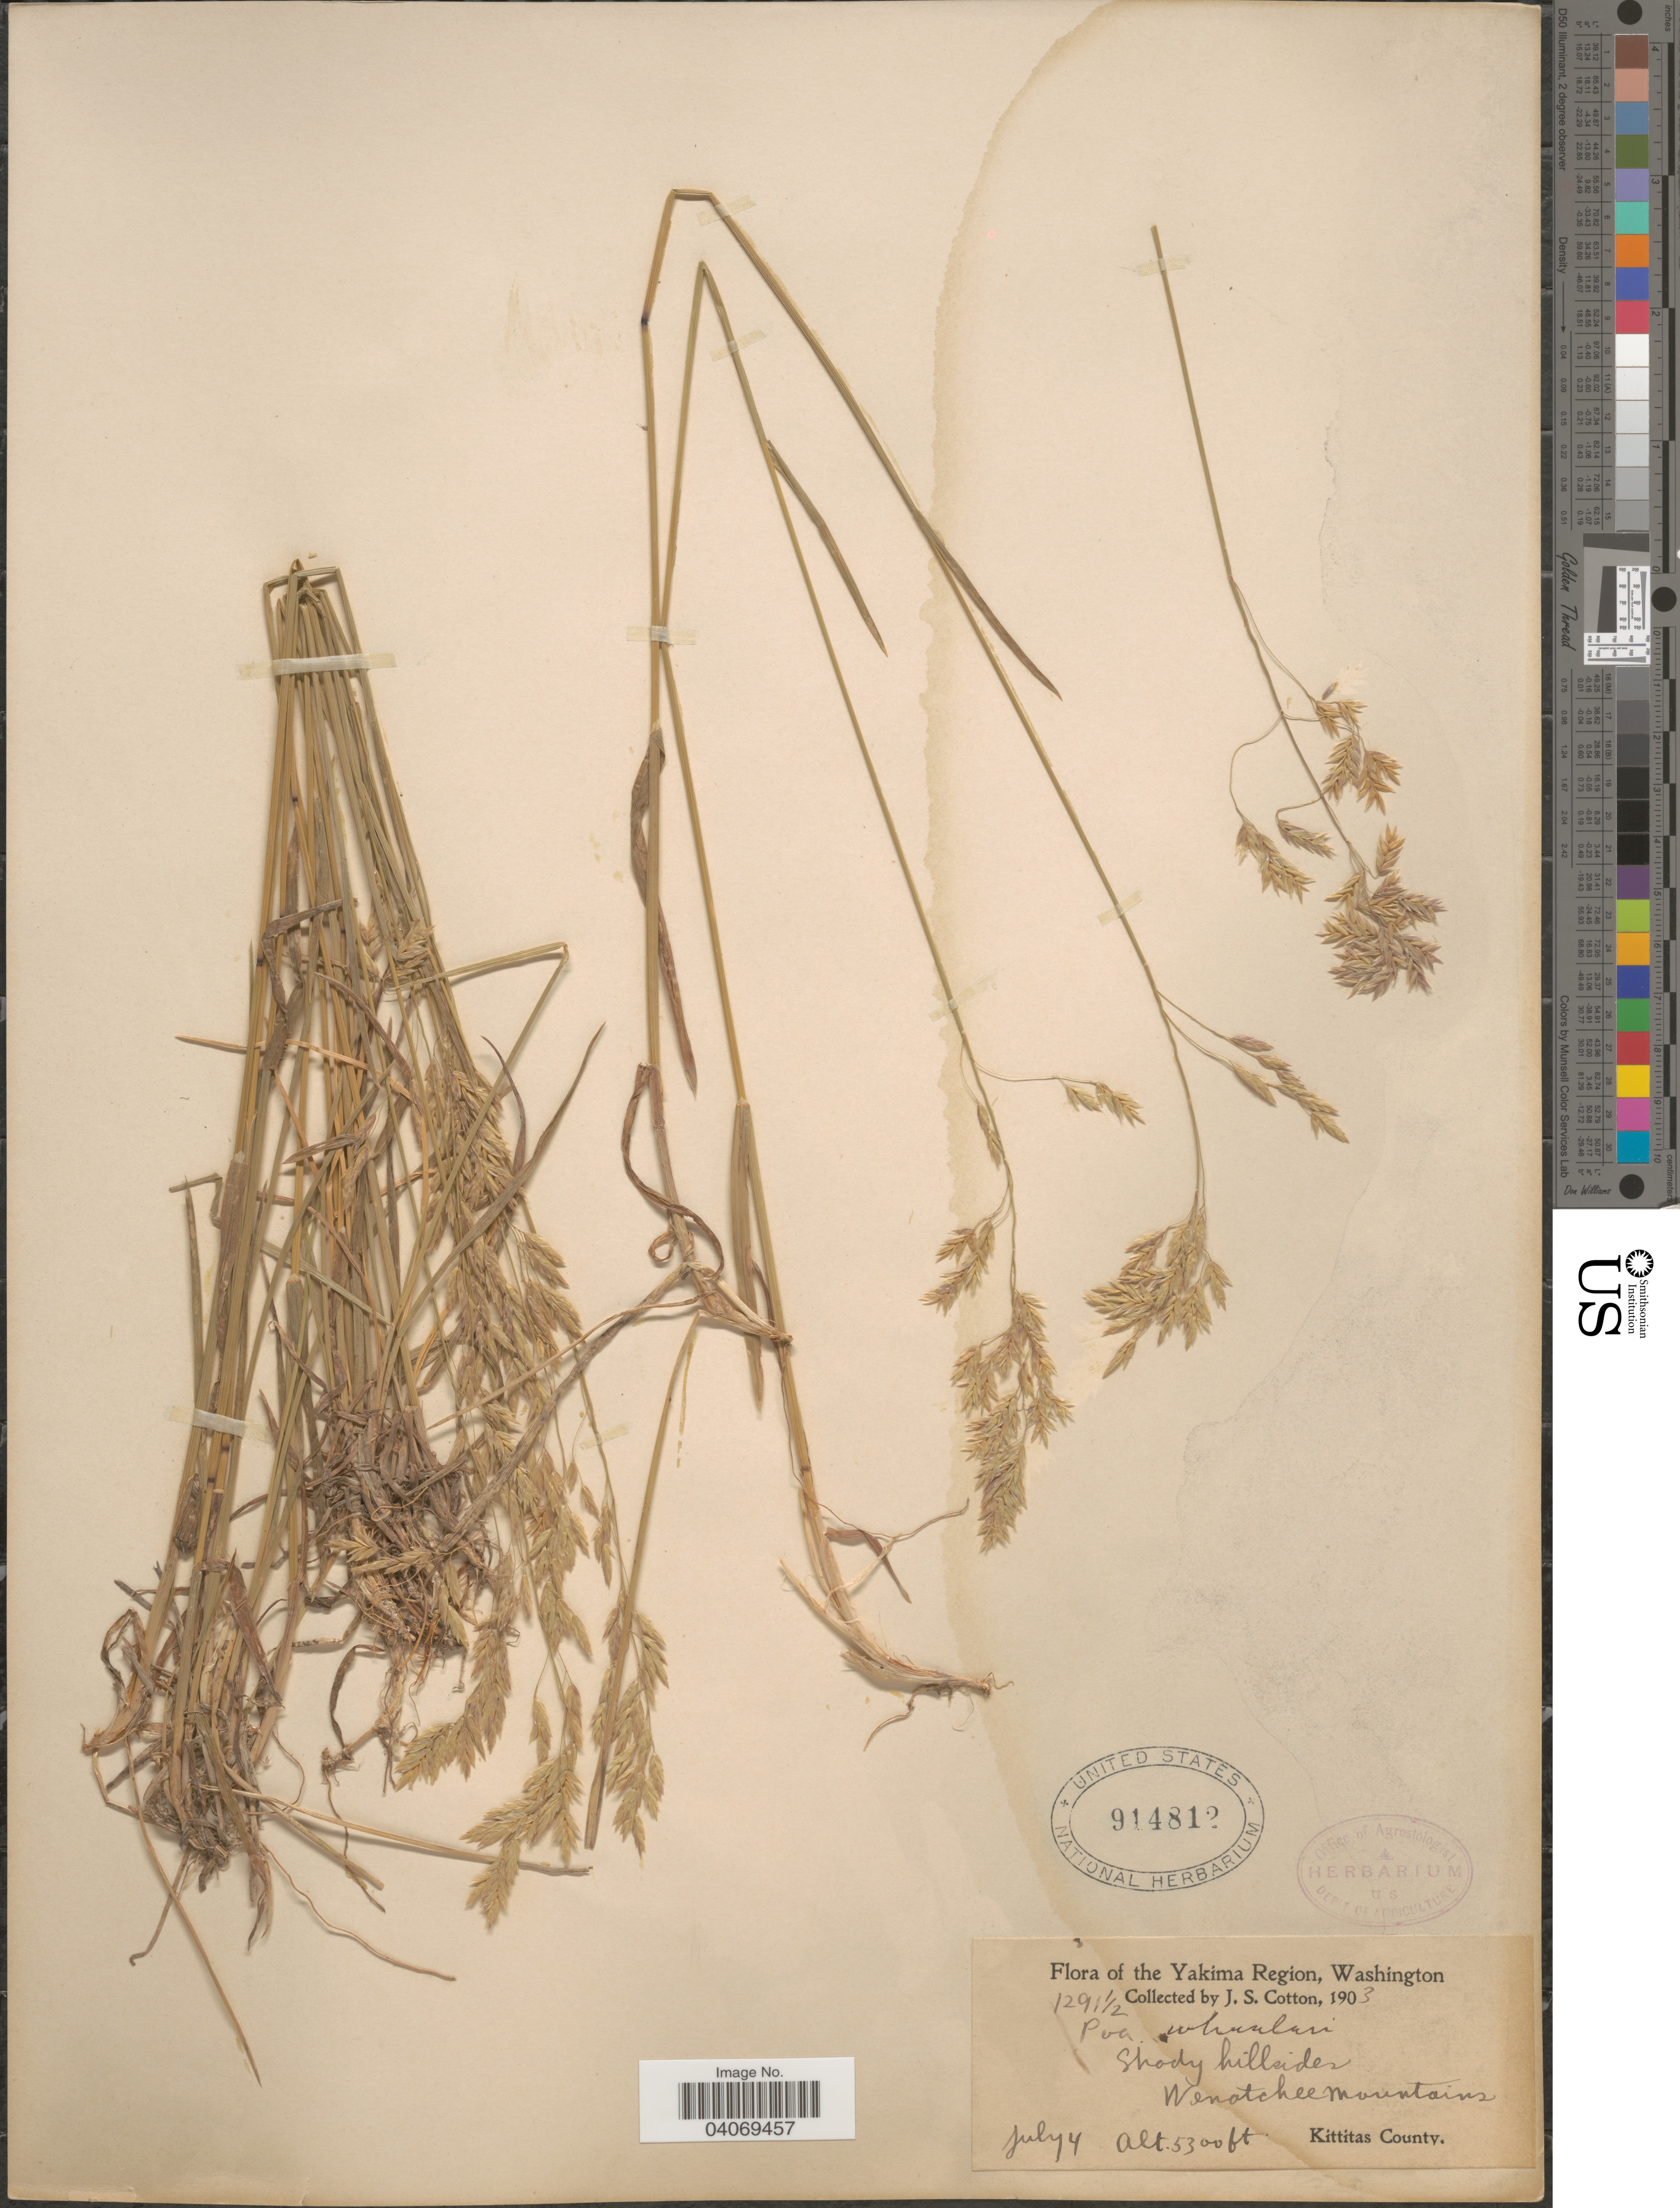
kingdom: Plantae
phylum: Tracheophyta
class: Liliopsida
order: Poales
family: Poaceae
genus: Poa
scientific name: Poa wheeleri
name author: Vasey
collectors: J. S. Cotton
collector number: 1291½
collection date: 1903-07-04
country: United States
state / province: Washington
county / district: Kittitas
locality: Yakima Region. Shady hillsides. Wenatchee Mountains. Kittitas County.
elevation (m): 1615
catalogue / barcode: US 914812